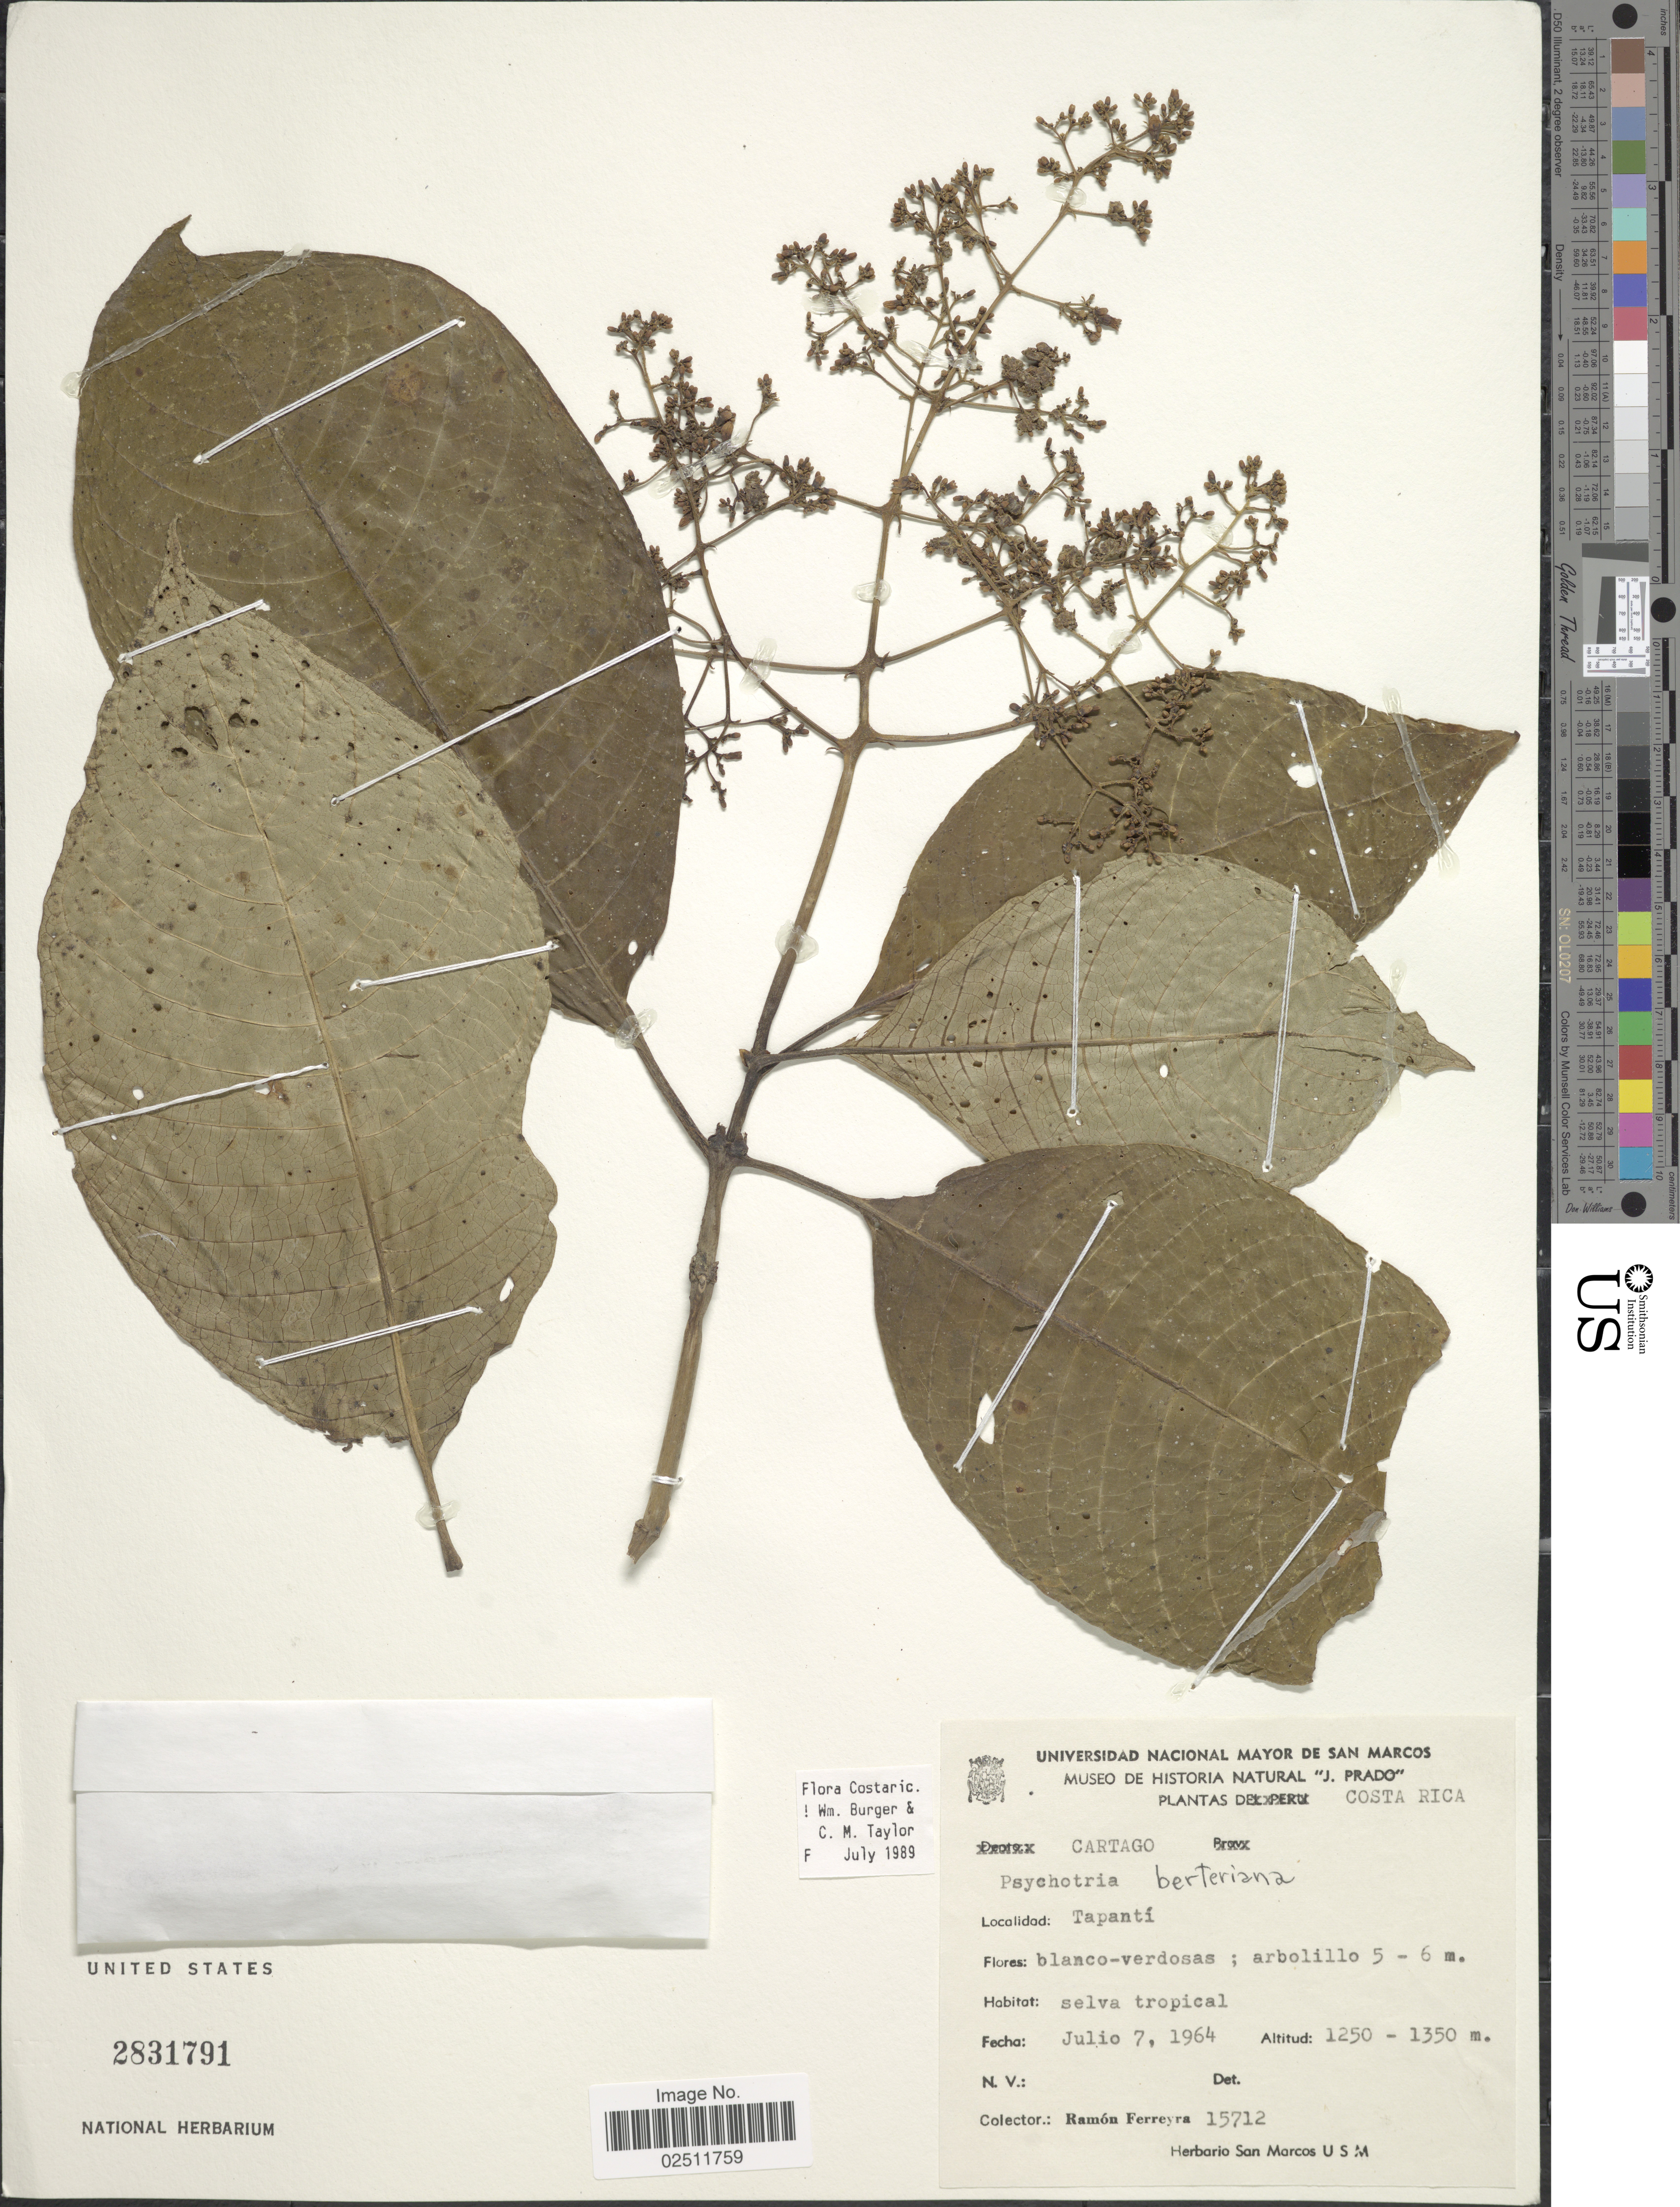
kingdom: Plantae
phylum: Tracheophyta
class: Magnoliopsida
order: Gentianales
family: Rubiaceae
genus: Psychotria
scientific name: Psychotria berteroana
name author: DC.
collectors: R. A. Ferreyra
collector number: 15712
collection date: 1964-07-07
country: Costa Rica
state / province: Cartago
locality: Tapantí.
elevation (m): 1250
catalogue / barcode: US 2831791